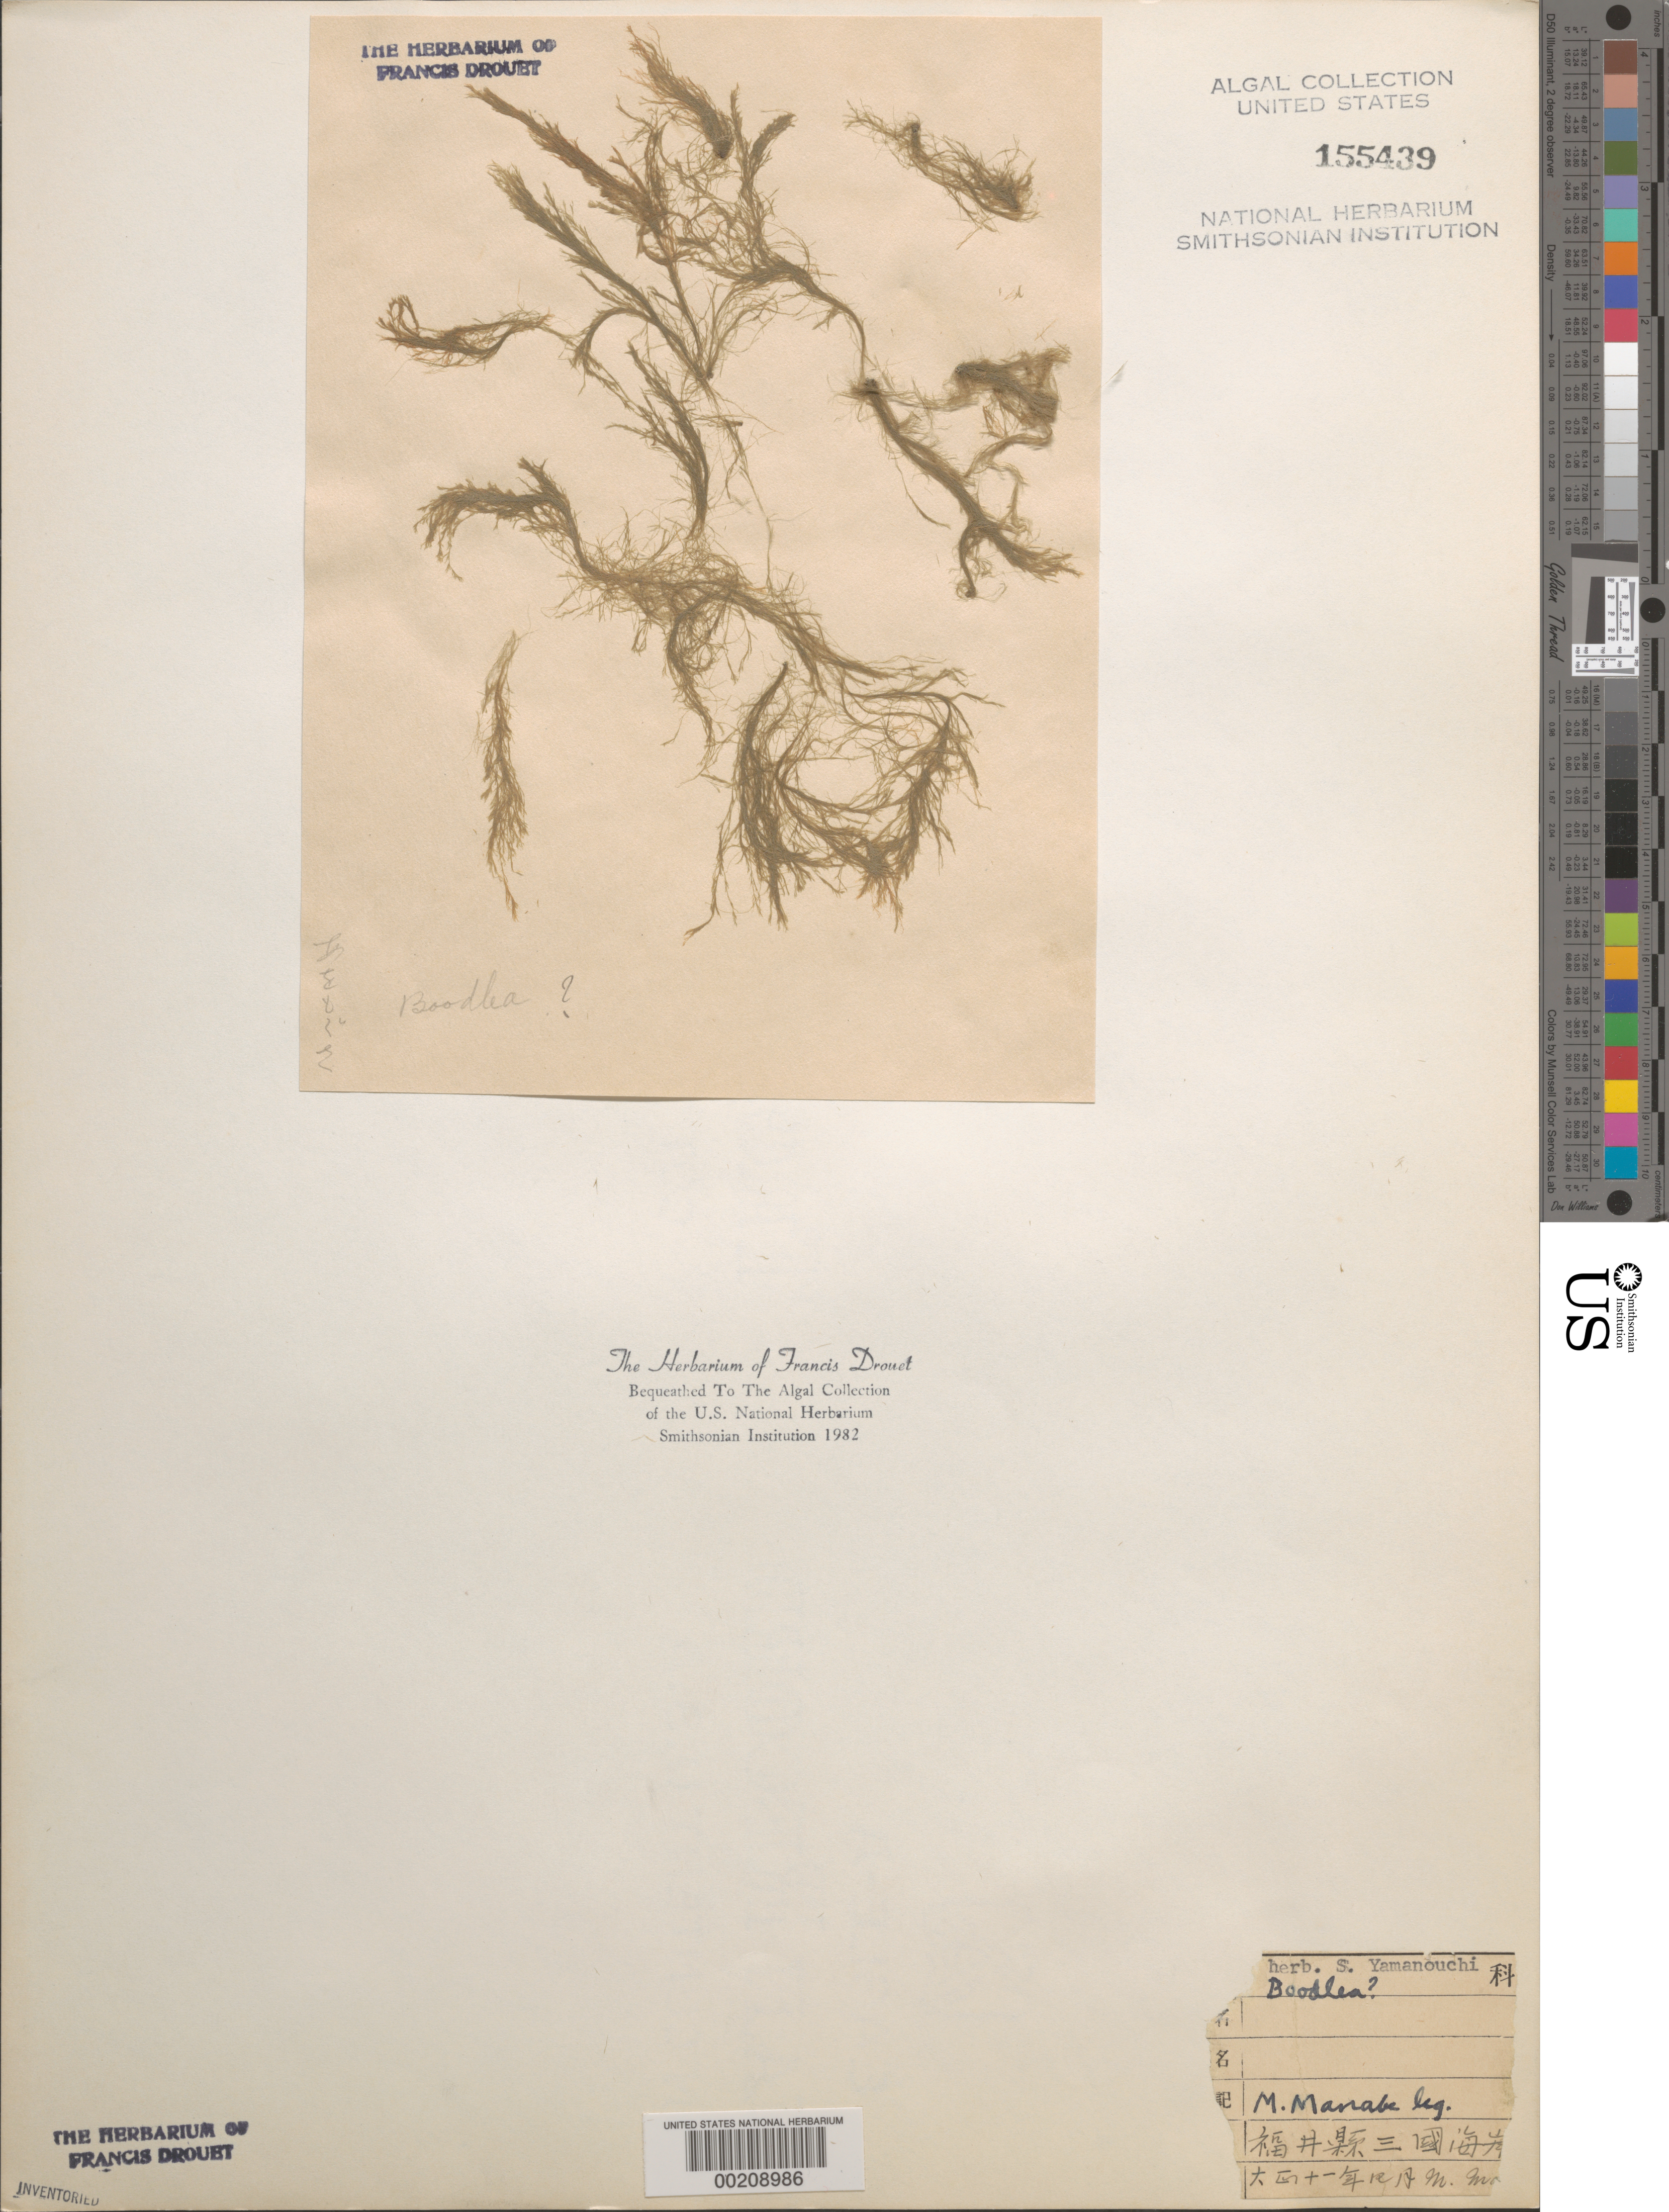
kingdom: Plantae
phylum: Chlorophyta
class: Ulvophyceae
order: Siphonocladales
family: Boodleaceae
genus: Boodlea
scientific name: Boodlea sp.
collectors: M. Manabe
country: Japan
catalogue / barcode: US 155439